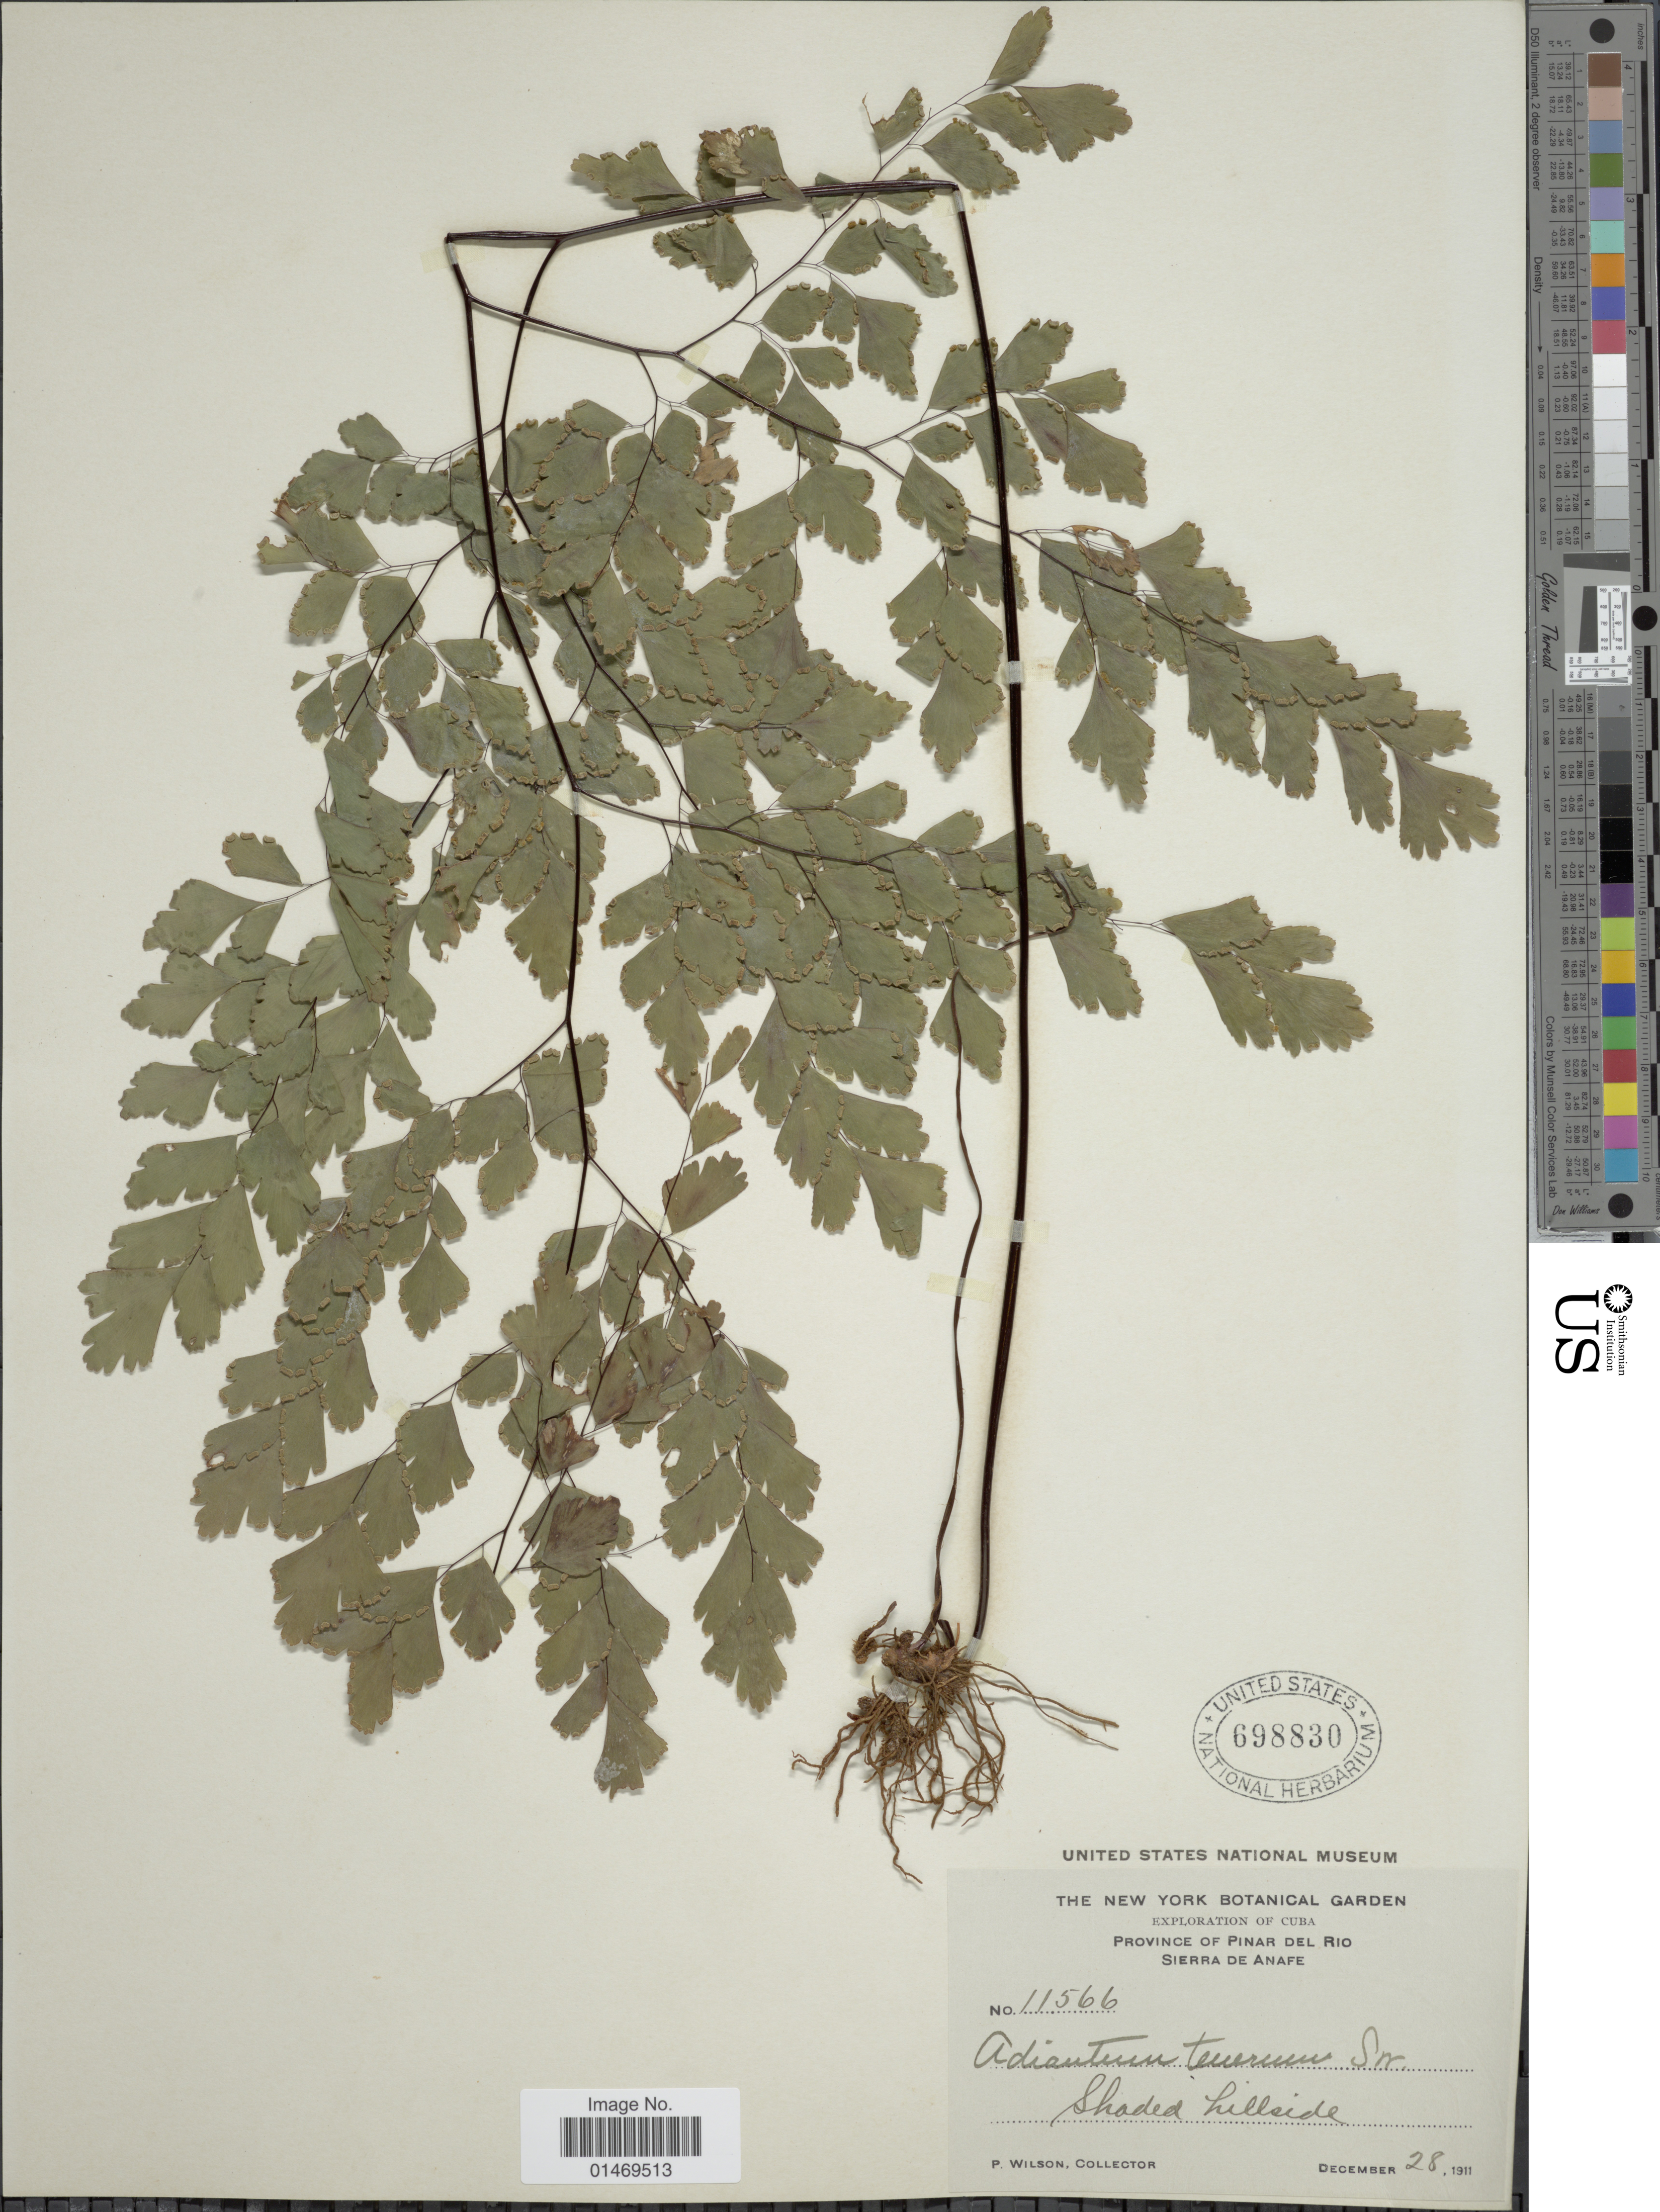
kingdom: Plantae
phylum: Tracheophyta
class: Polypodiopsida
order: Polypodiales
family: Pteridaceae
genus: Adiantum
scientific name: Adiantum tenerum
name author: Sw.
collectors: P. Wilson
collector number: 11566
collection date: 1911-12-28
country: Cuba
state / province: Pinar del Río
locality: Sierra de Anafe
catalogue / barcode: US 698830